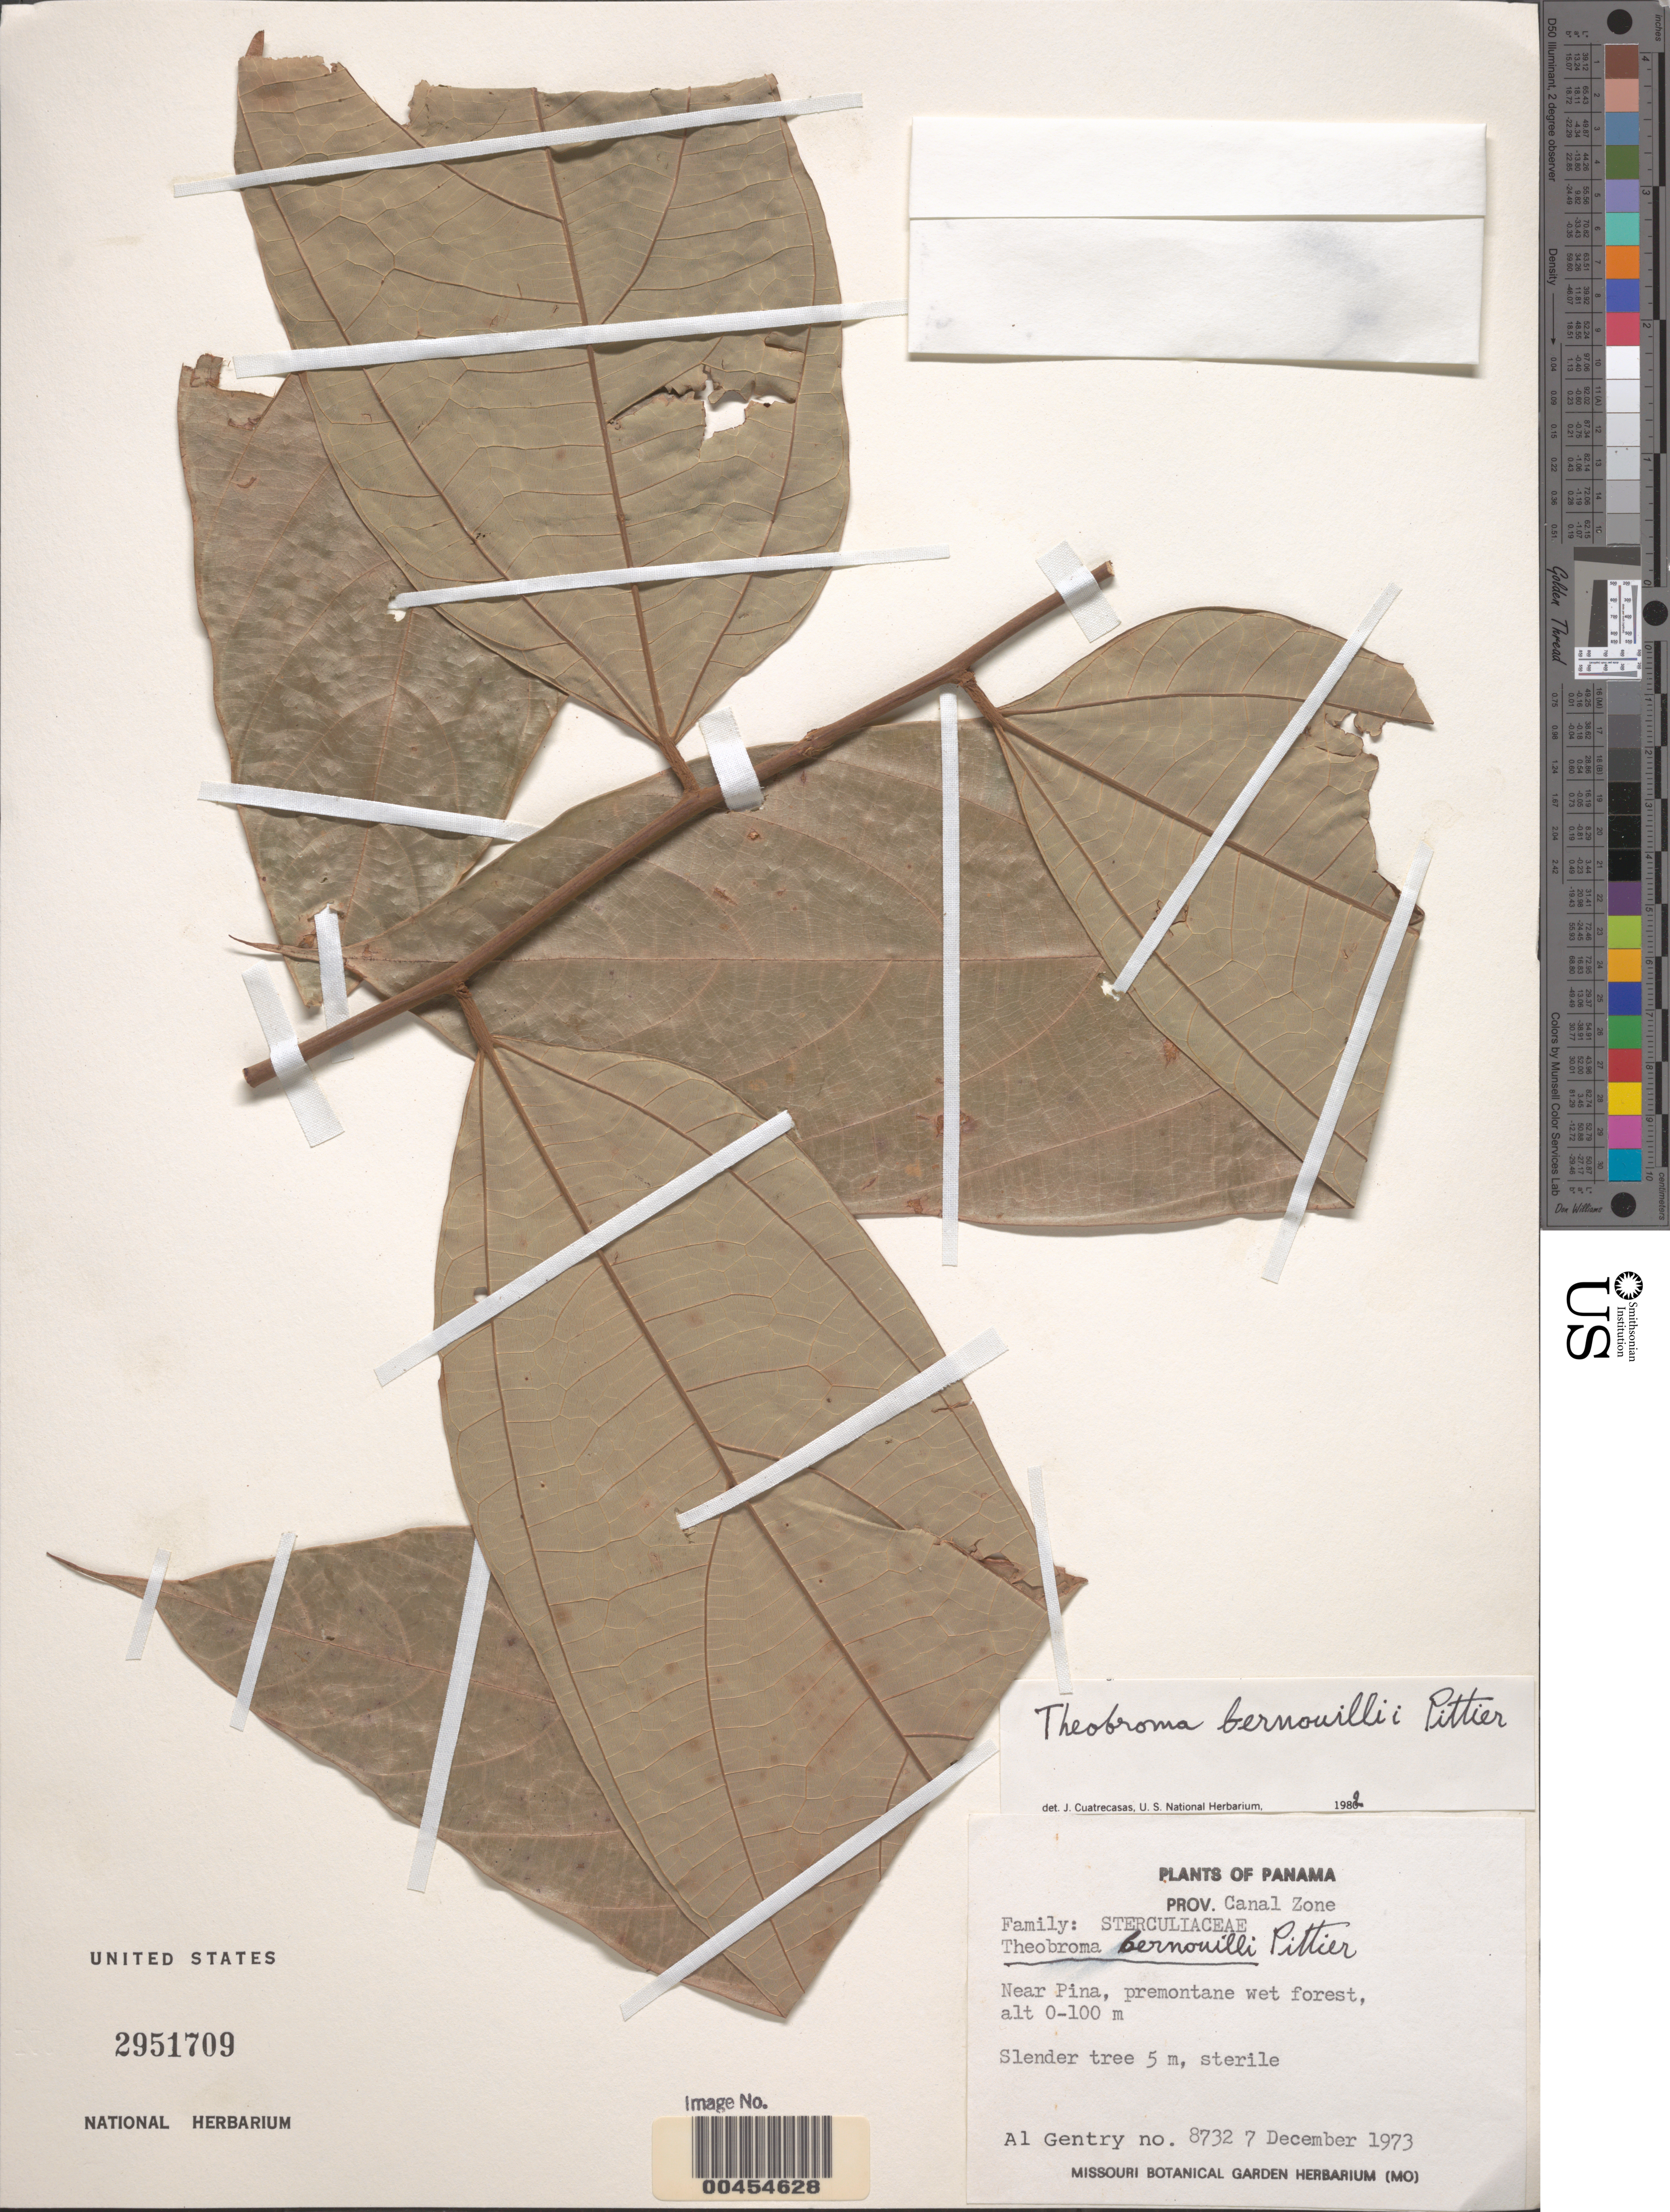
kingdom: Plantae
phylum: Tracheophyta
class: Magnoliopsida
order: Malvales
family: Malvaceae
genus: Theobroma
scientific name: Theobroma glaucum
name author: H. Karst.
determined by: Dorr, L. J., (BOT), Smithsonian Institution - National Museum of Natural History (UNITED STATES)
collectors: A. H. Gentry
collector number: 8732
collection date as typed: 07 Dec 1973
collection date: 1973-12-07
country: Panama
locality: Pina, near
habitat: Premontane wet forest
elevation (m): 0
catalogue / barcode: US 2951709